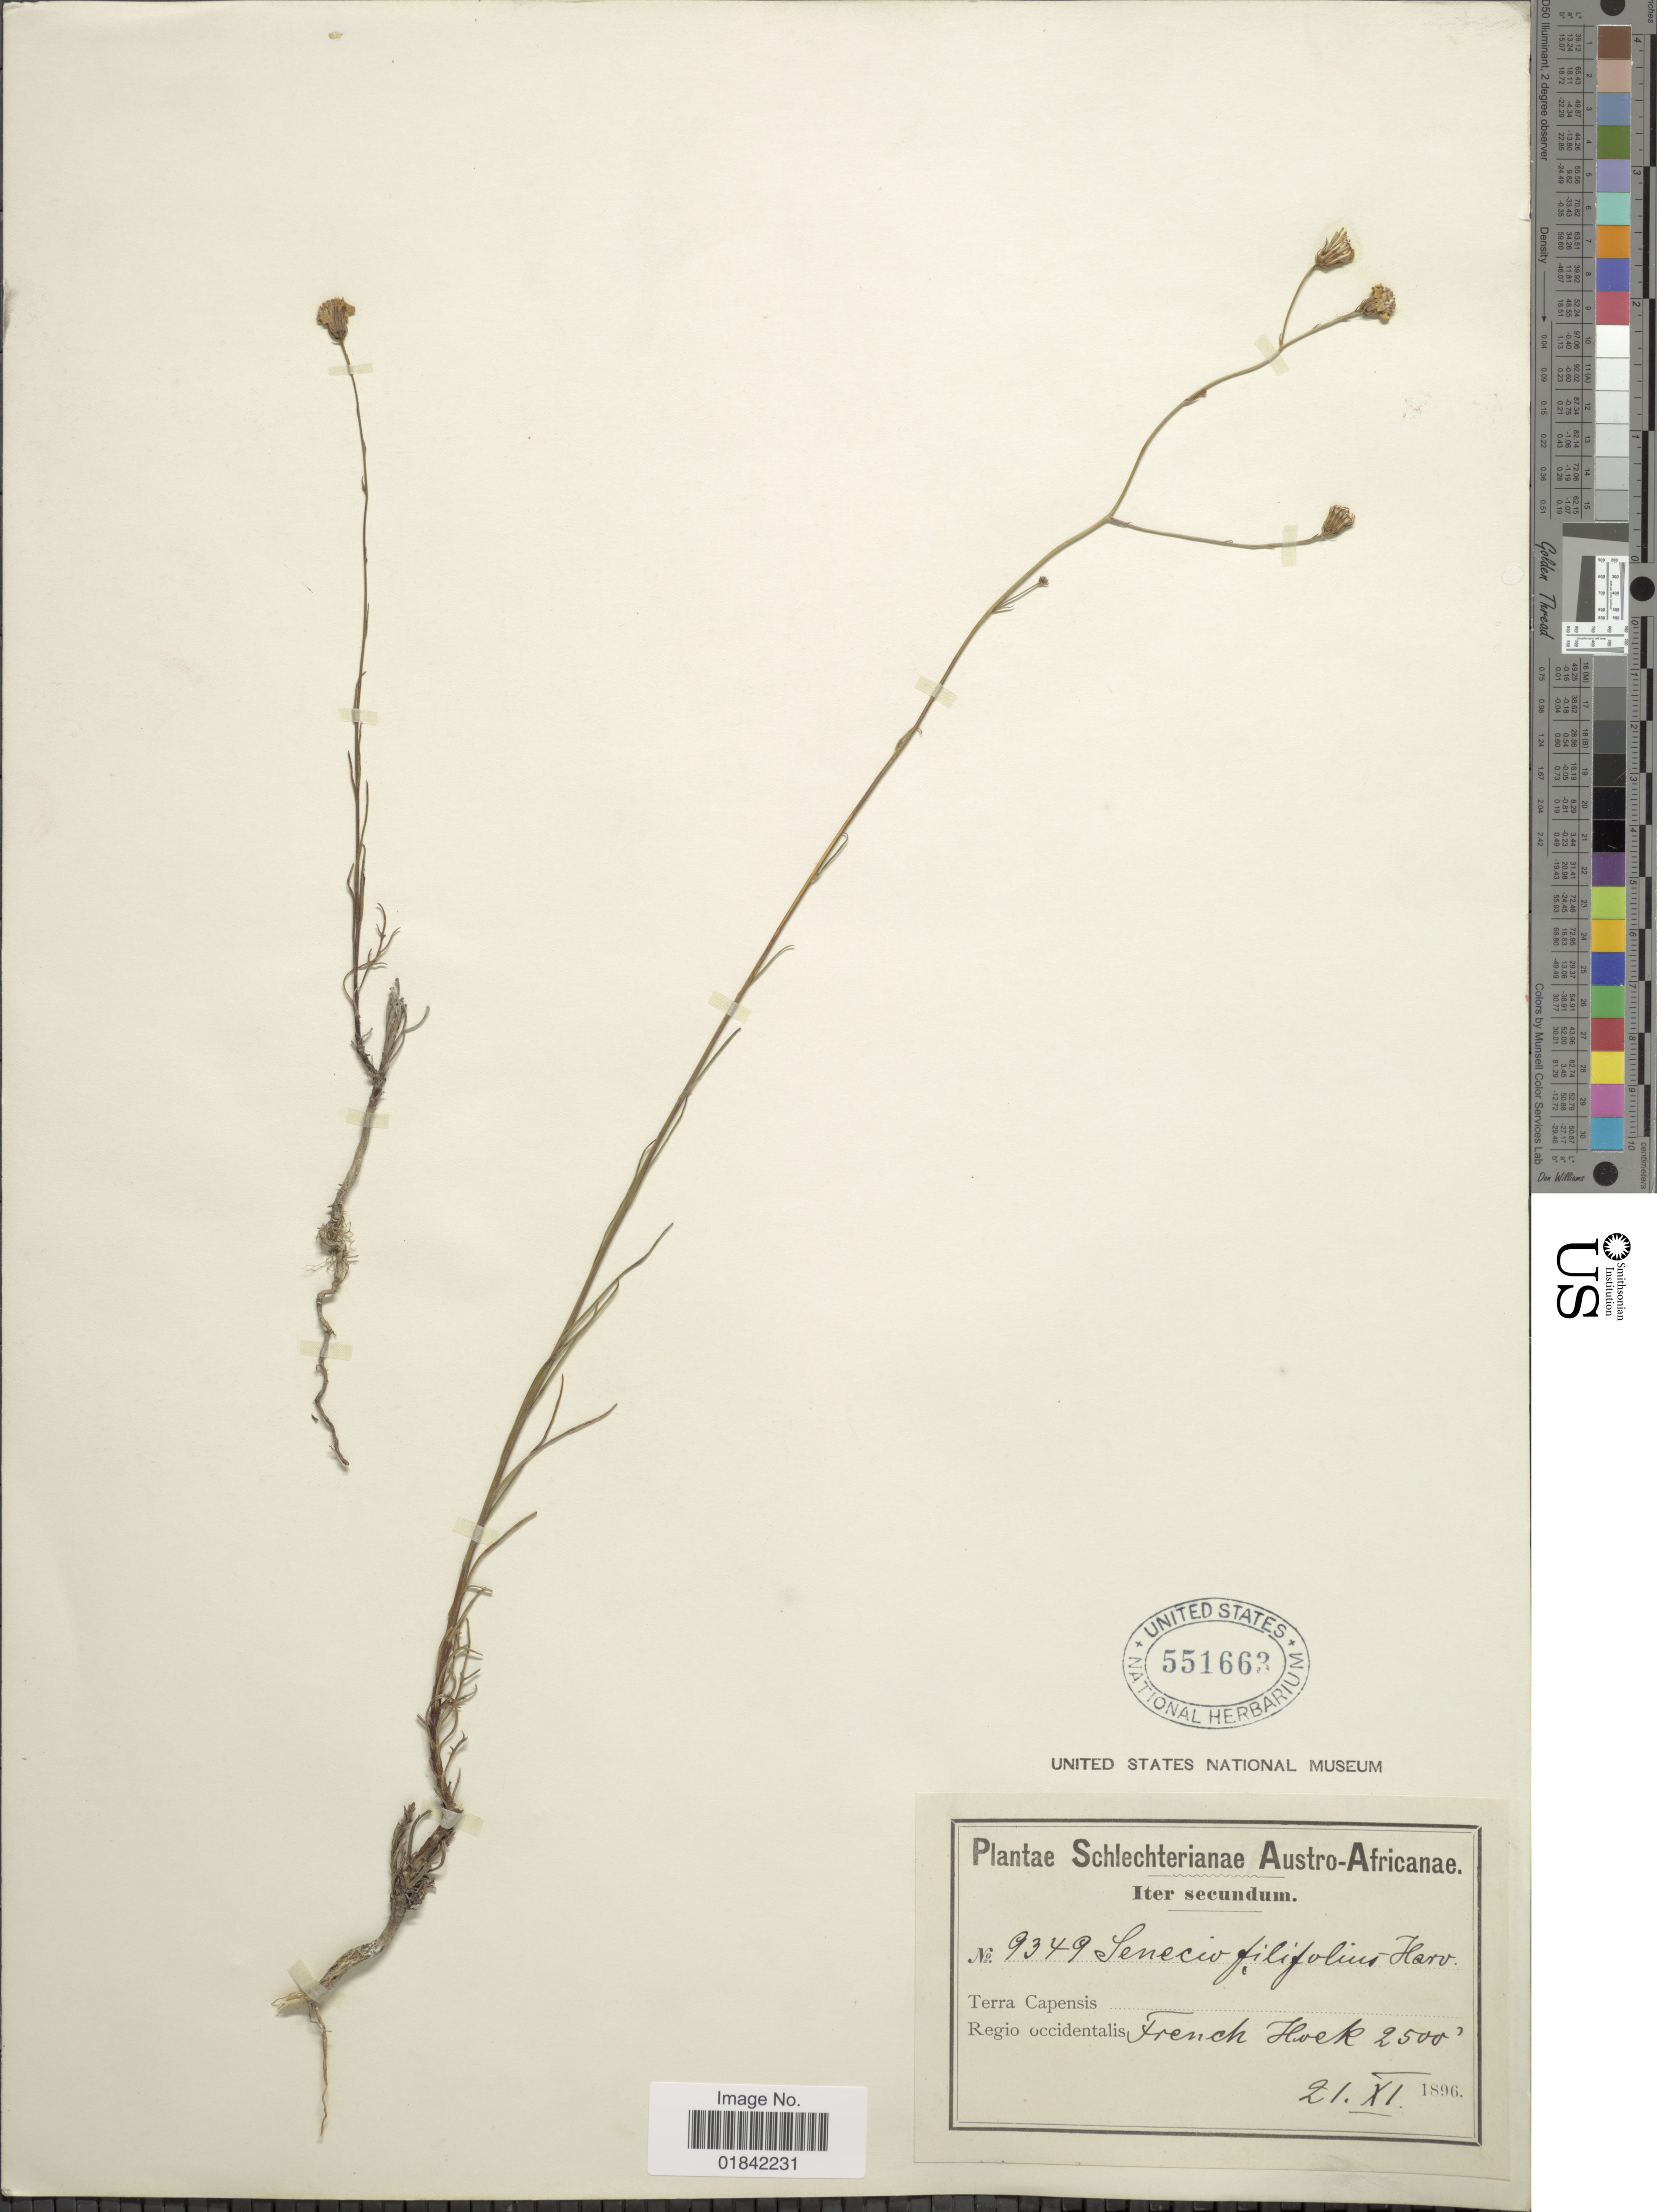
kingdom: Plantae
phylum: Tracheophyta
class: Magnoliopsida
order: Asterales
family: Asteraceae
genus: Senecio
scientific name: Senecio filifolius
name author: Harv.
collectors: F. R. R. Schlechter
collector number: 9349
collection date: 1896-11-21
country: South Africa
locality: Austro- Africanae, Terra Capensis, Regio occidentalis, French Hoek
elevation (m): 762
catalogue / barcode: US 551663